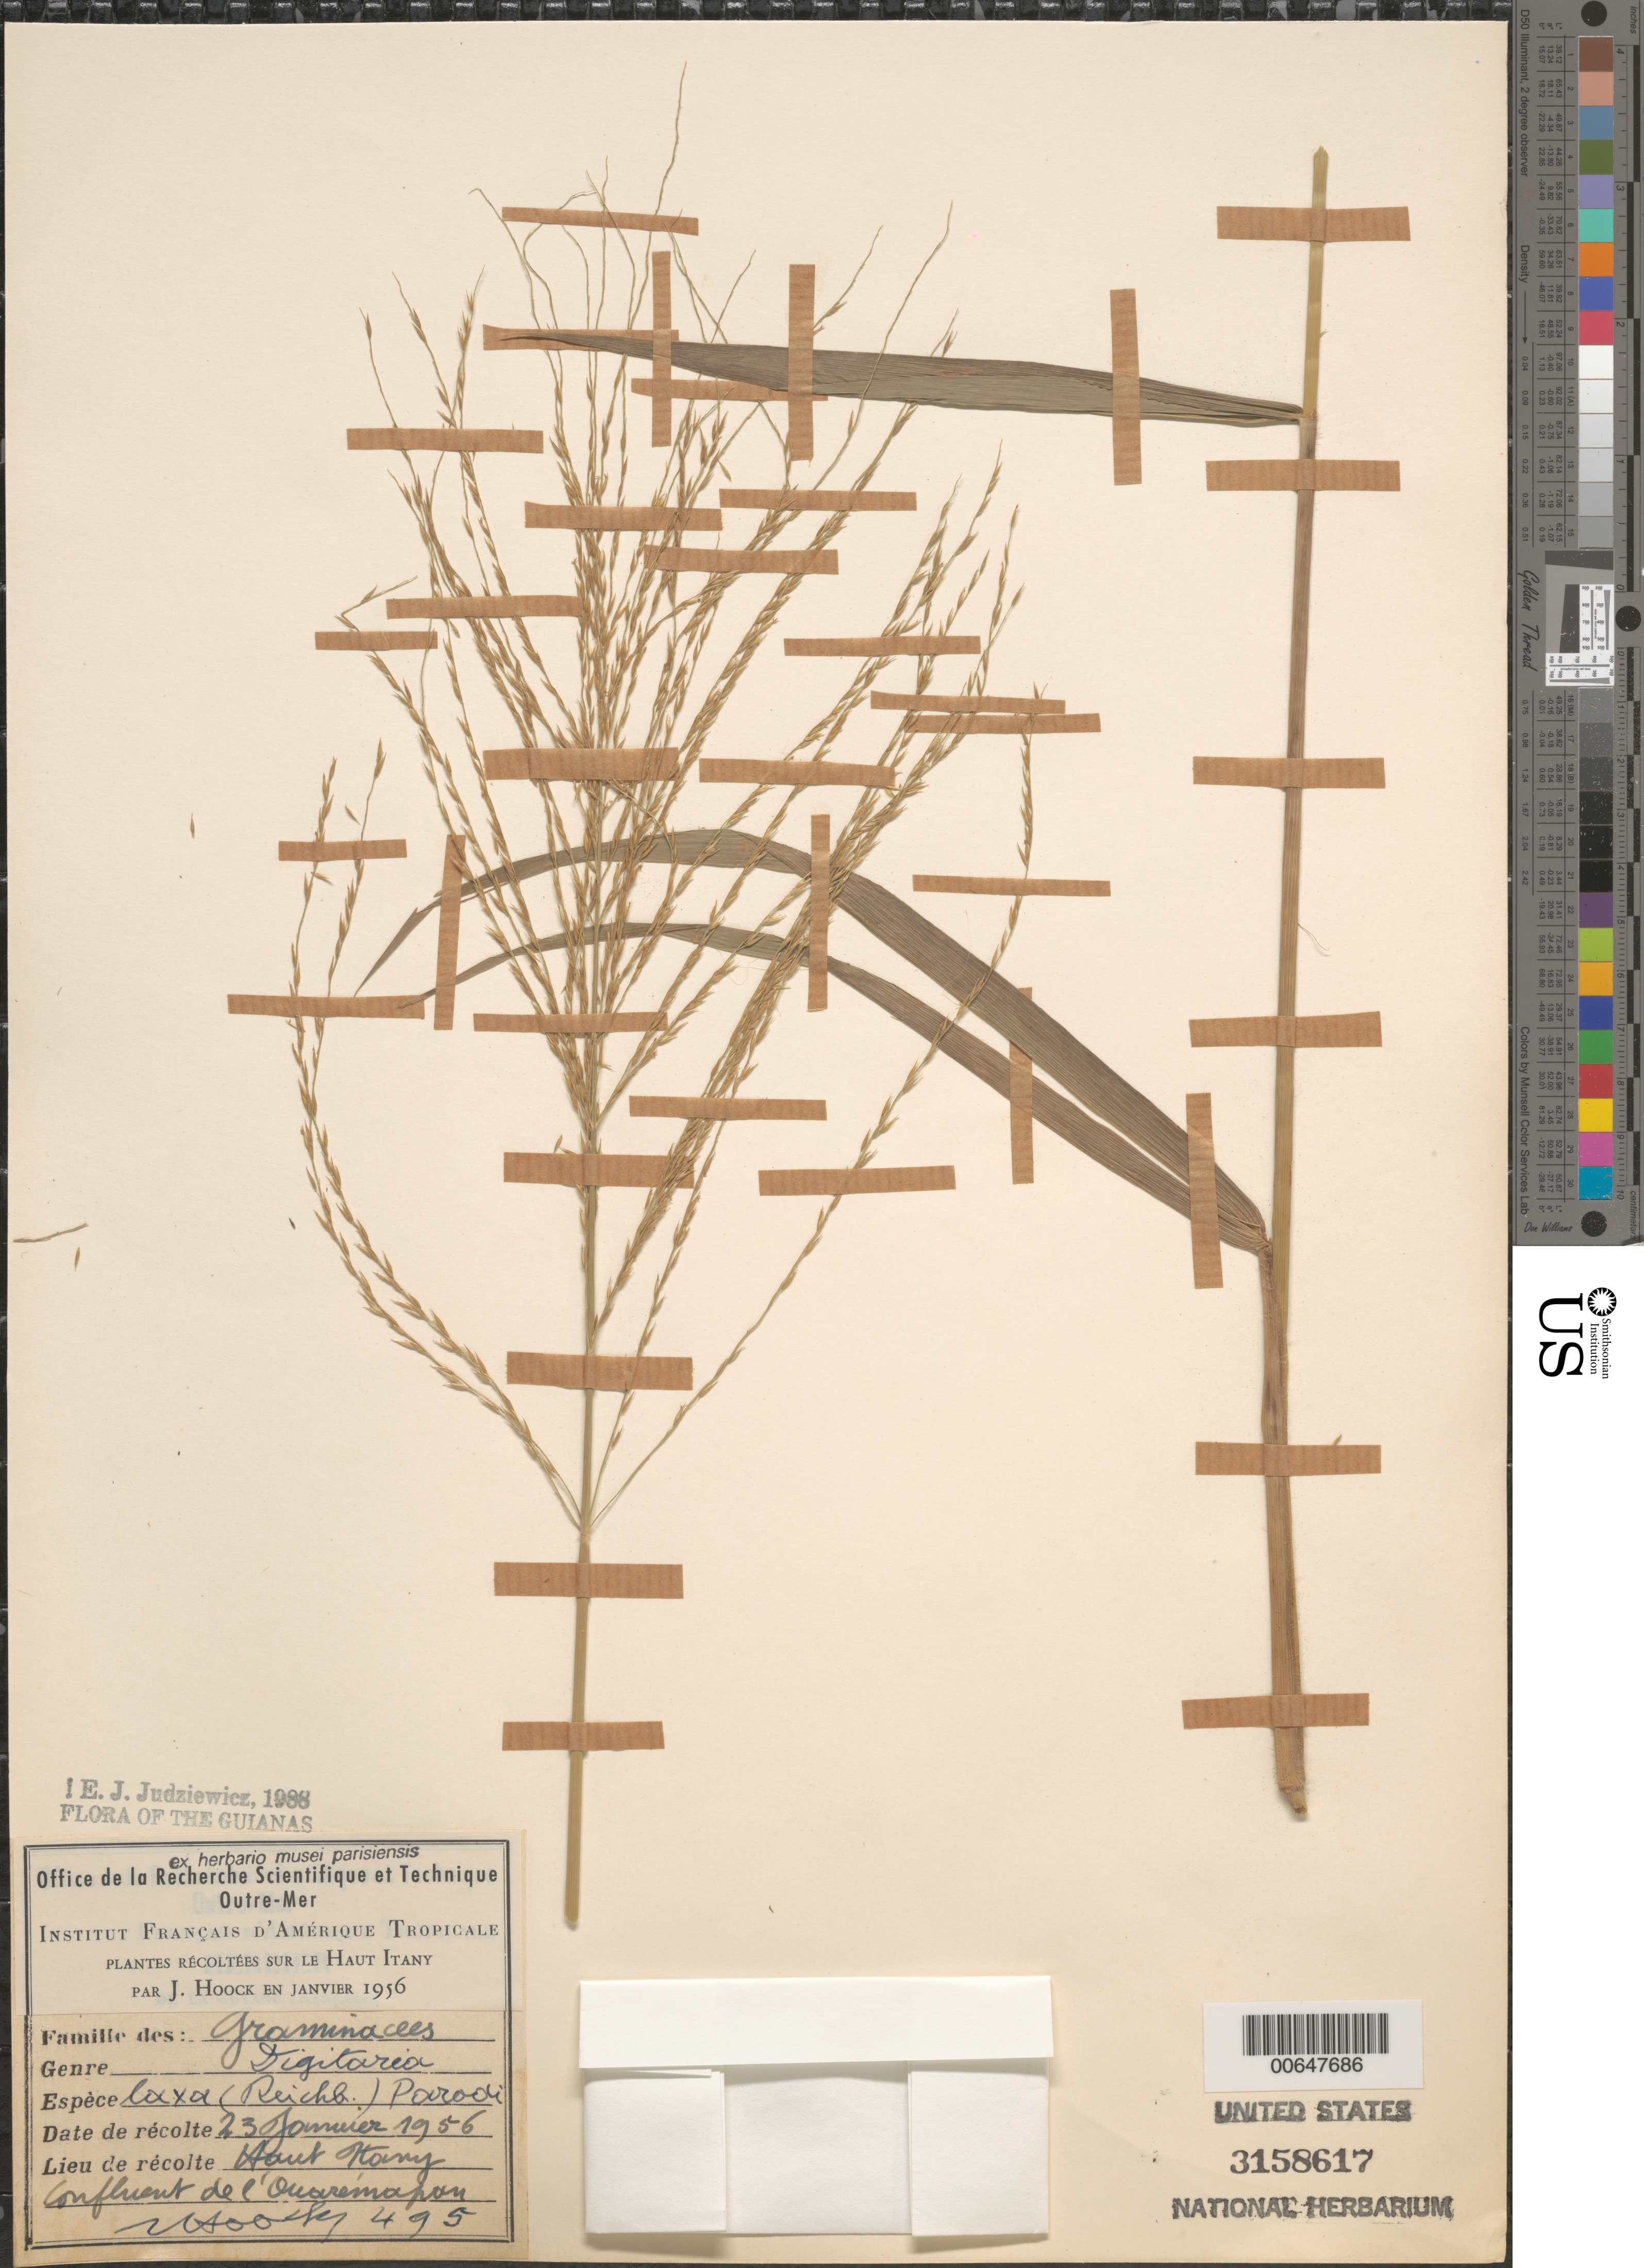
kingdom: Plantae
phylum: Tracheophyta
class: Liliopsida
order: Poales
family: Poaceae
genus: Digitaria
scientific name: Digitaria laxa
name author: (Rchb. ex A. Spreng.) Parodi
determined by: Judziewicz, E. J.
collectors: J. Hoock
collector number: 495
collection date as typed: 23-Jan-56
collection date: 1956-01-23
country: French Guiana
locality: Haut Litany, confluent de l'Ouaremapan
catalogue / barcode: US 3158617